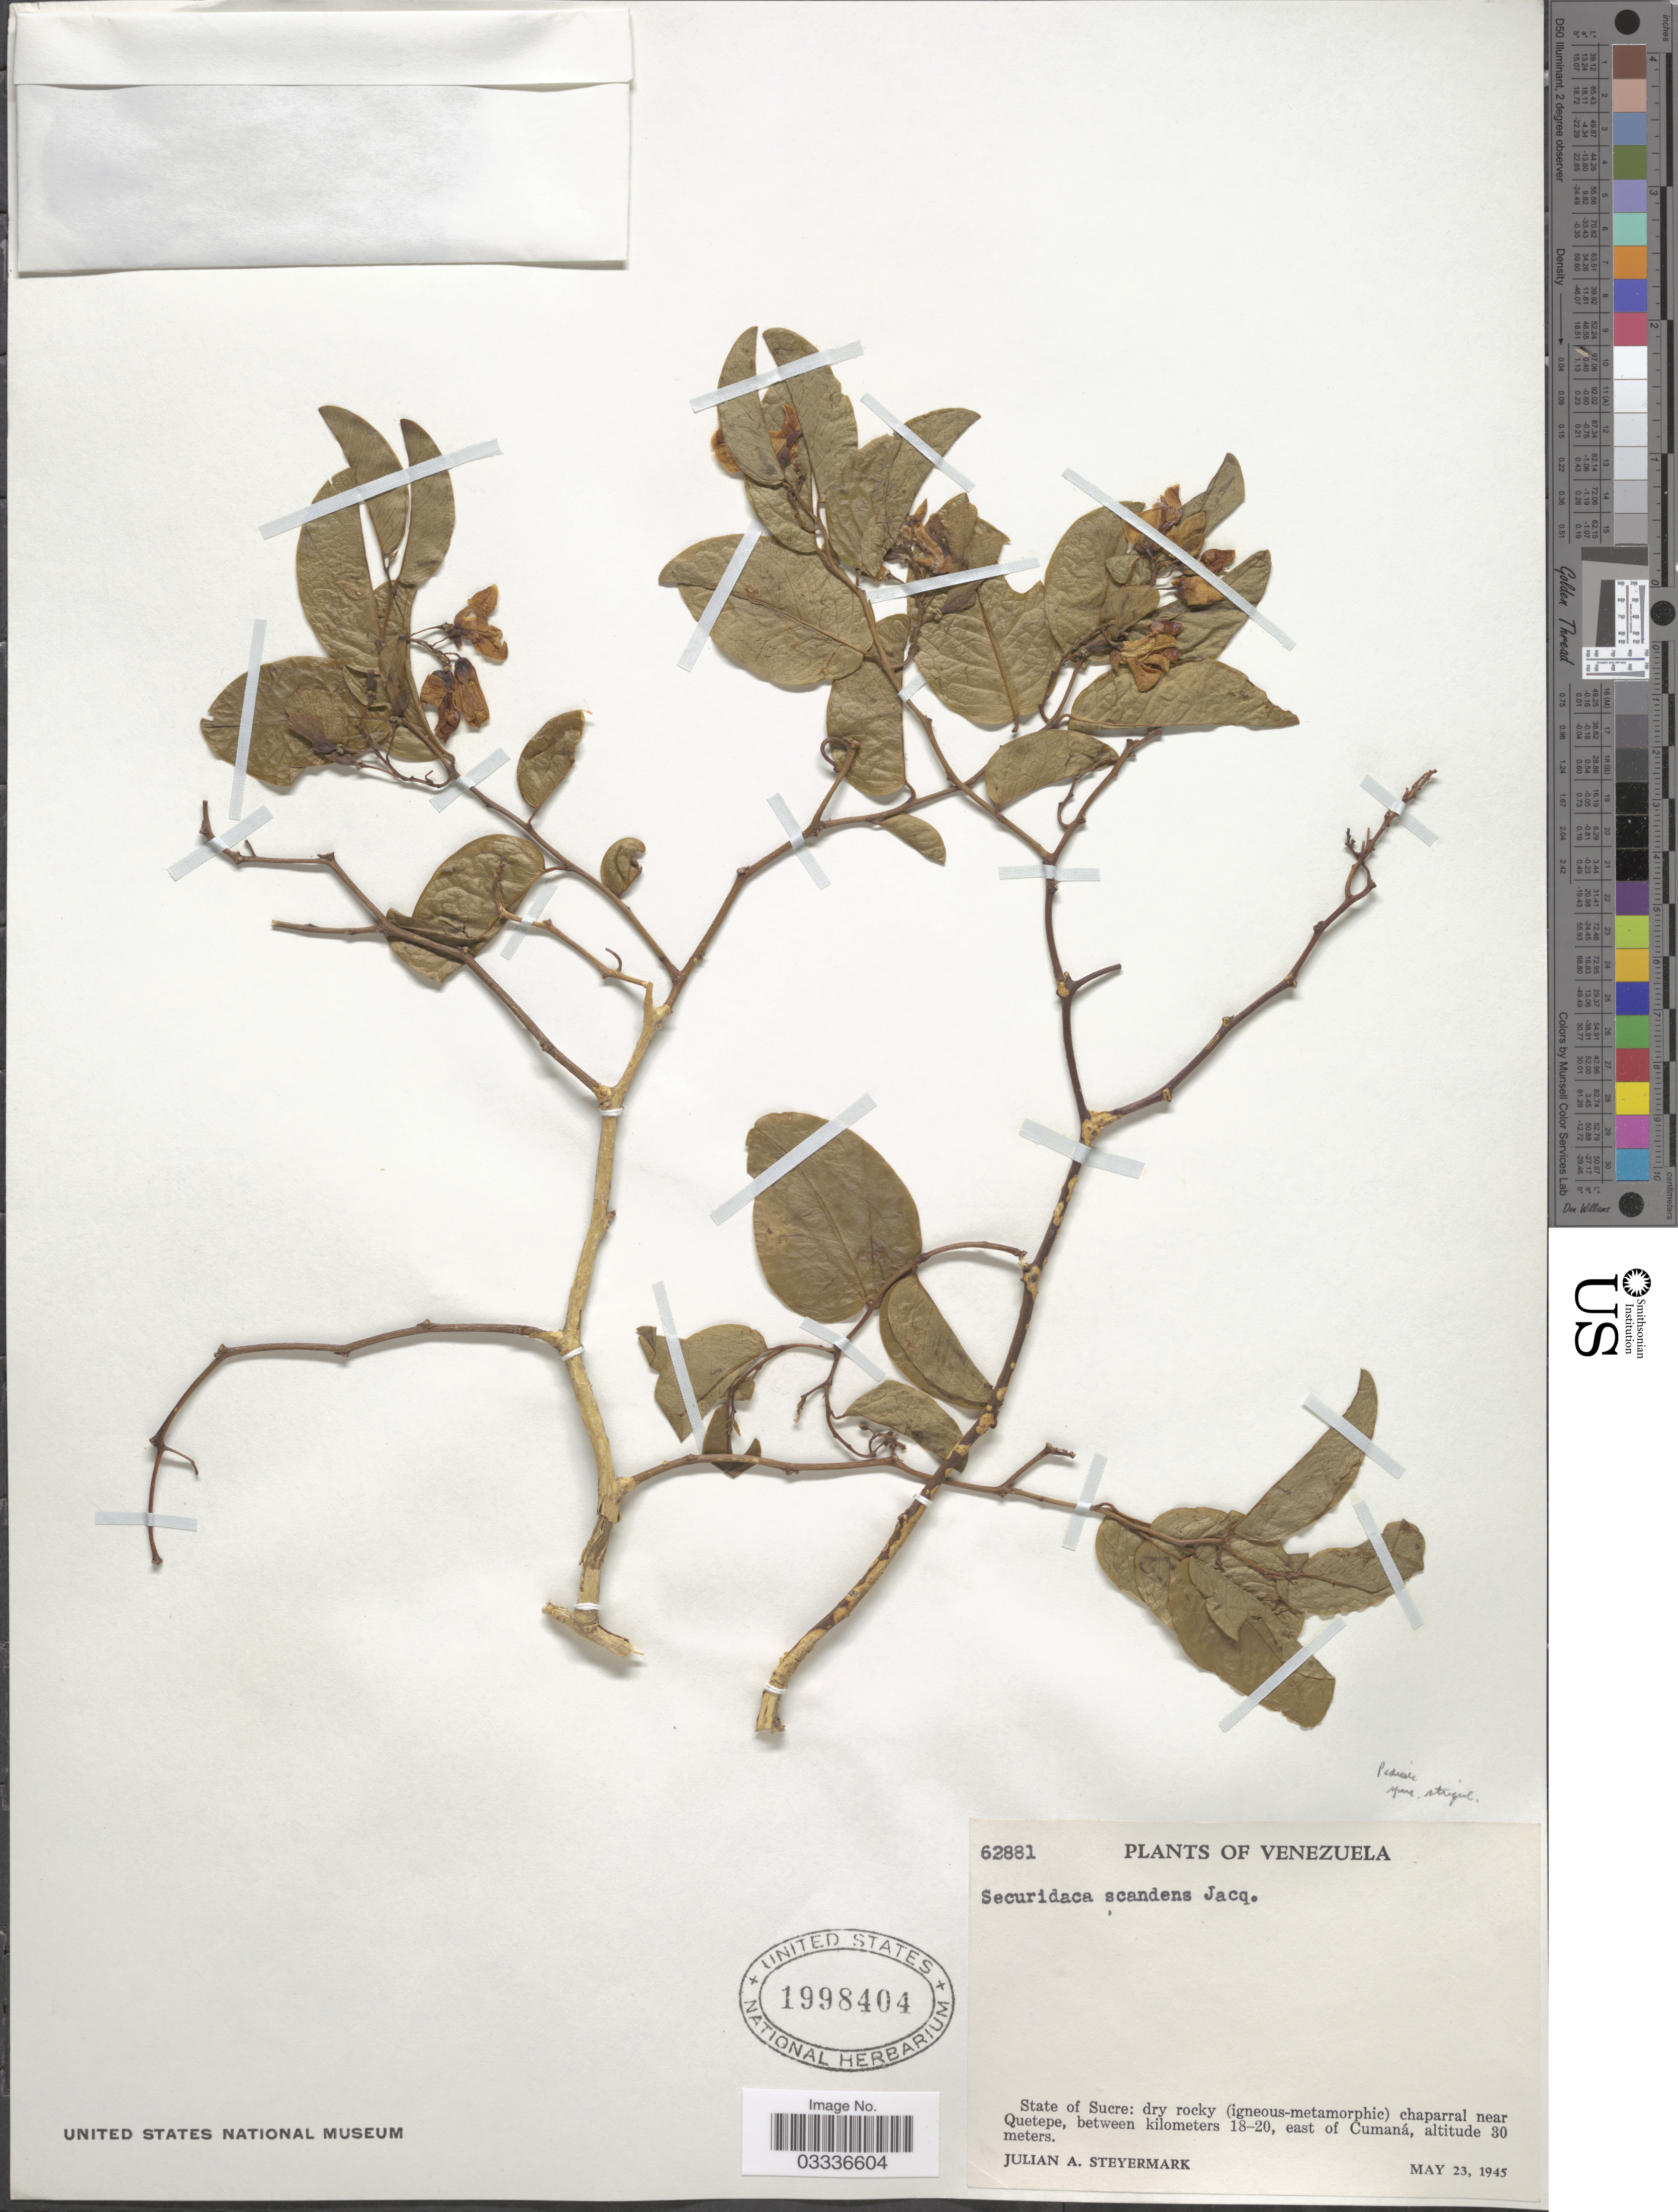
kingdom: Plantae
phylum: Tracheophyta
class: Magnoliopsida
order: Fabales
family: Polygalaceae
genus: Securidaca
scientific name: Securidaca scandens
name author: Jacq.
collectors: J. Steyermark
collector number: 62881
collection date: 1945-05-23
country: Venezuela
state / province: Sucre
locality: Near Quetepe, between kilometers 18-20, east of Cumaná.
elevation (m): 30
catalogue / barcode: US 1998404